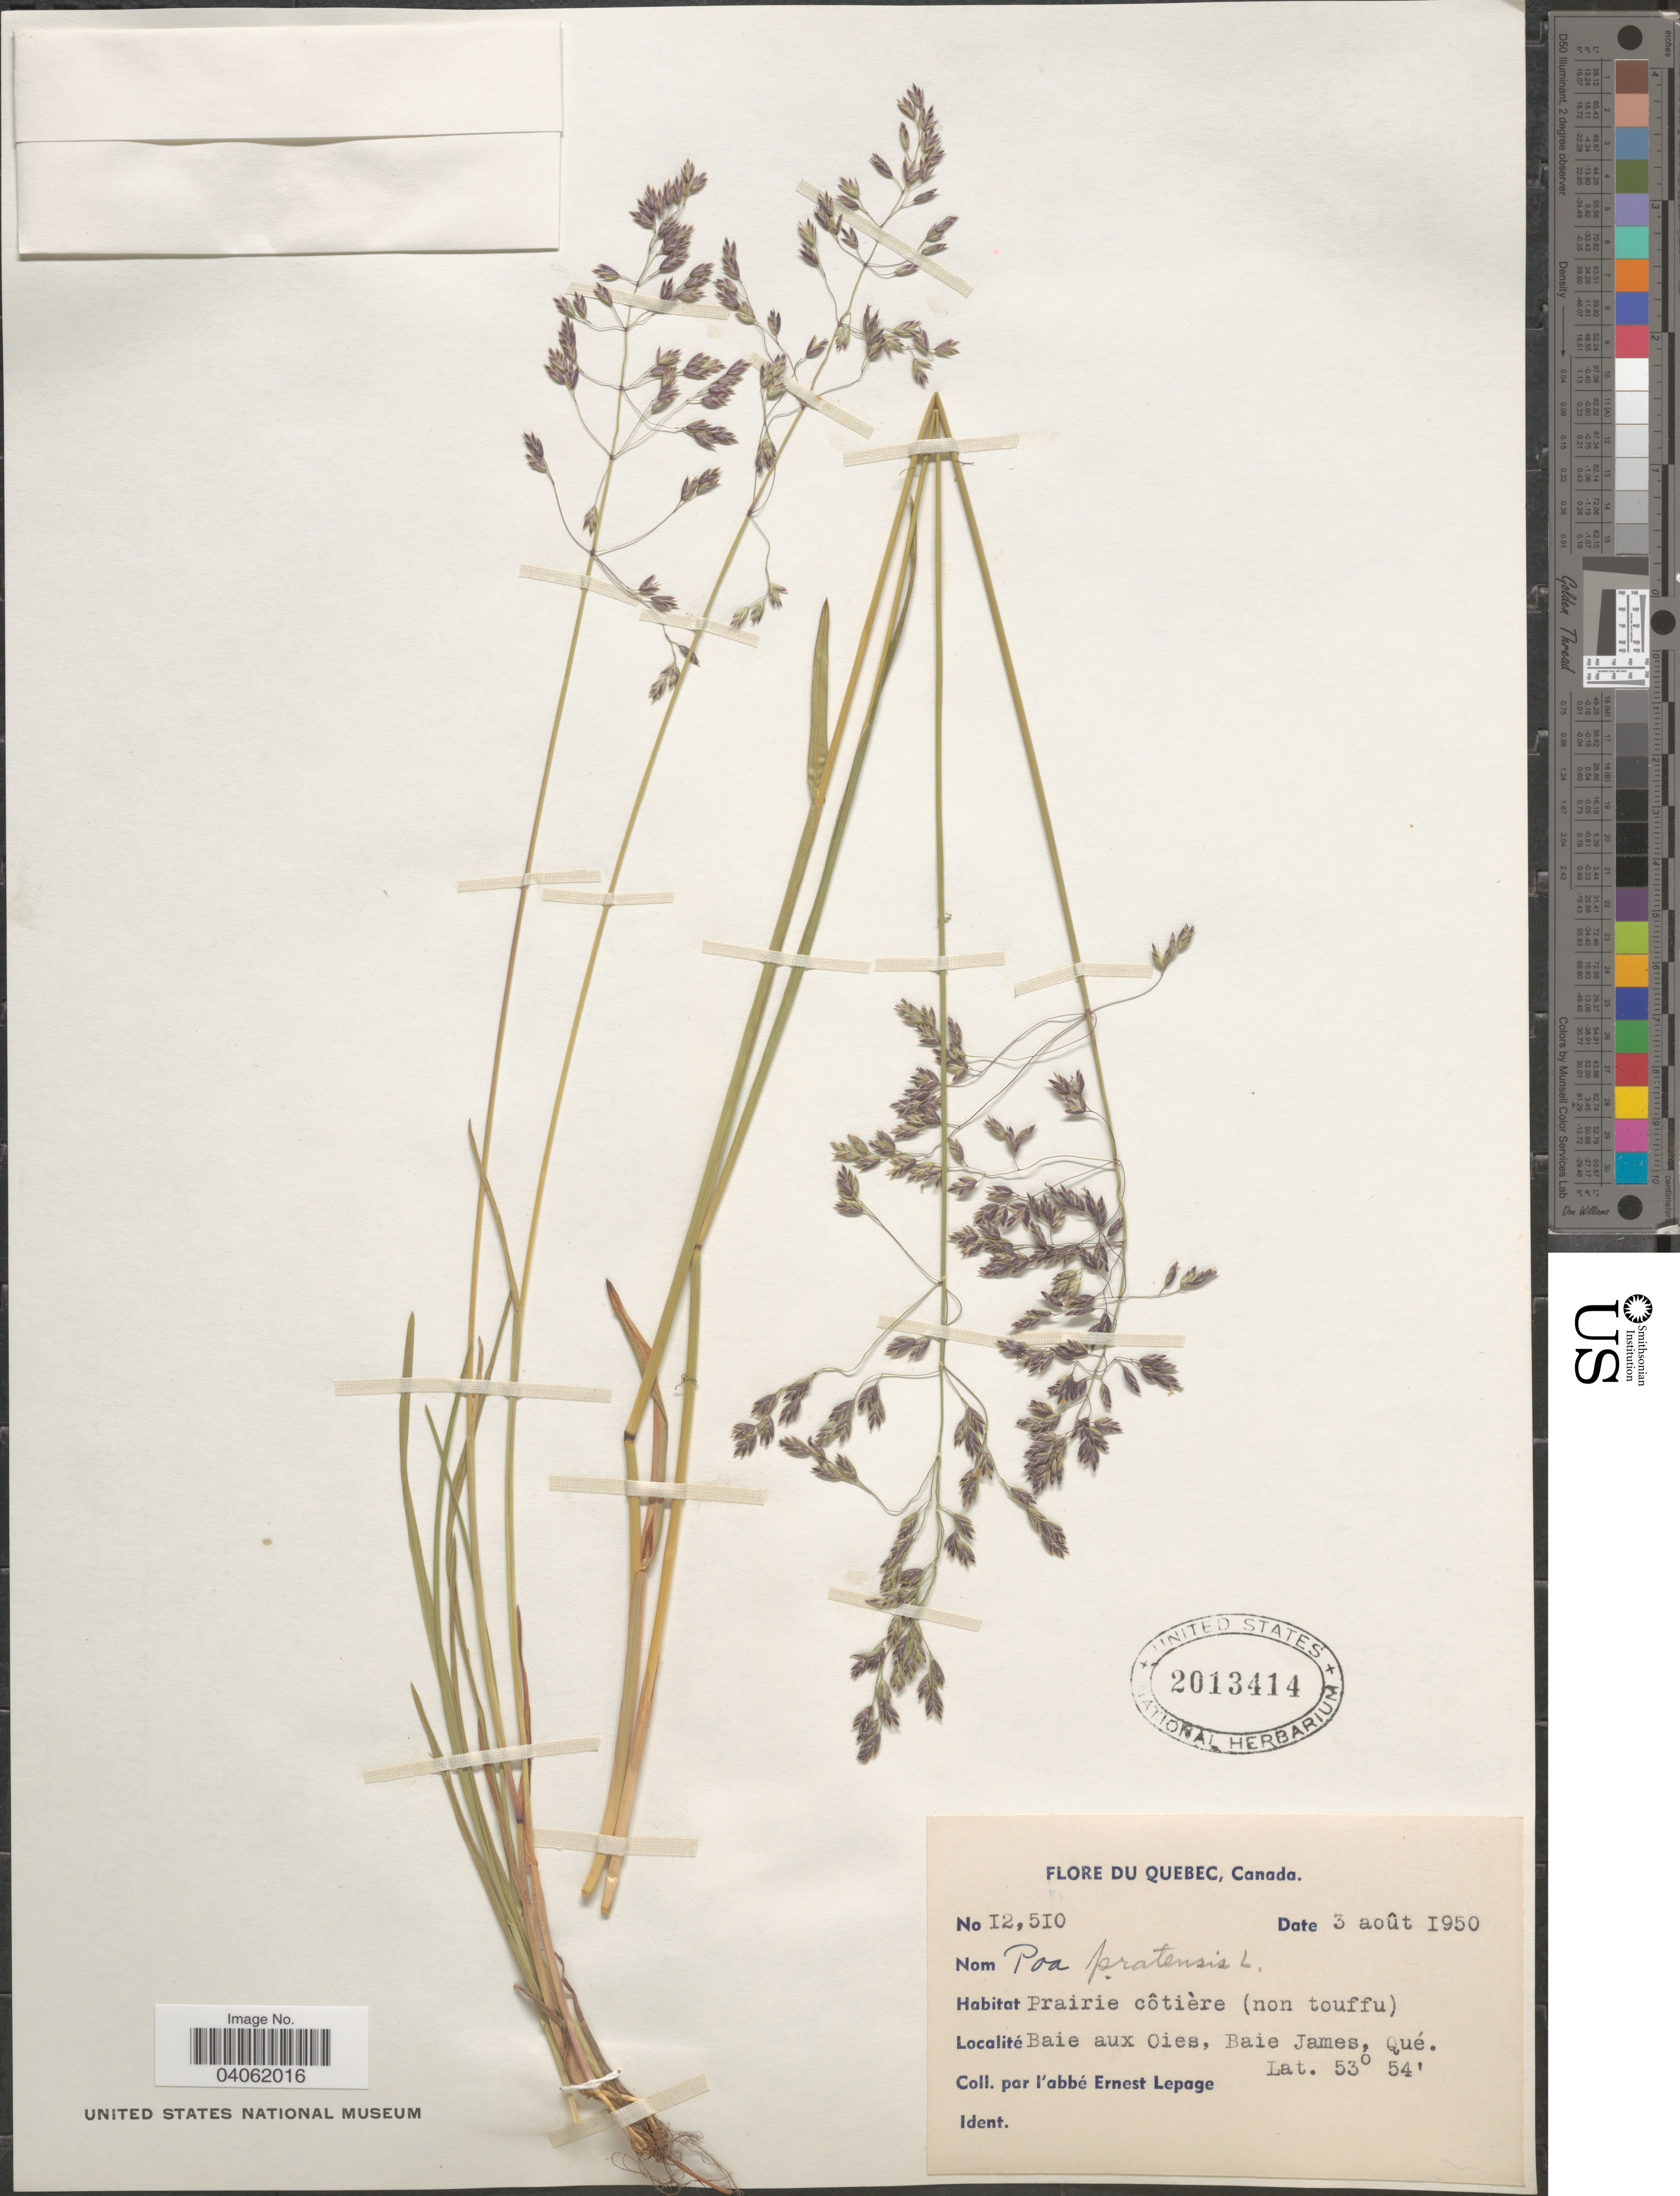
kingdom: Plantae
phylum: Tracheophyta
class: Liliopsida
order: Poales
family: Poaceae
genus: Poa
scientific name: Poa pratensis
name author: L.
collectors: E. Lepage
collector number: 12510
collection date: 1950-08-03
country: Canada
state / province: Quebec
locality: Baie aux Oies, Baie James.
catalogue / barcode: US 2013414